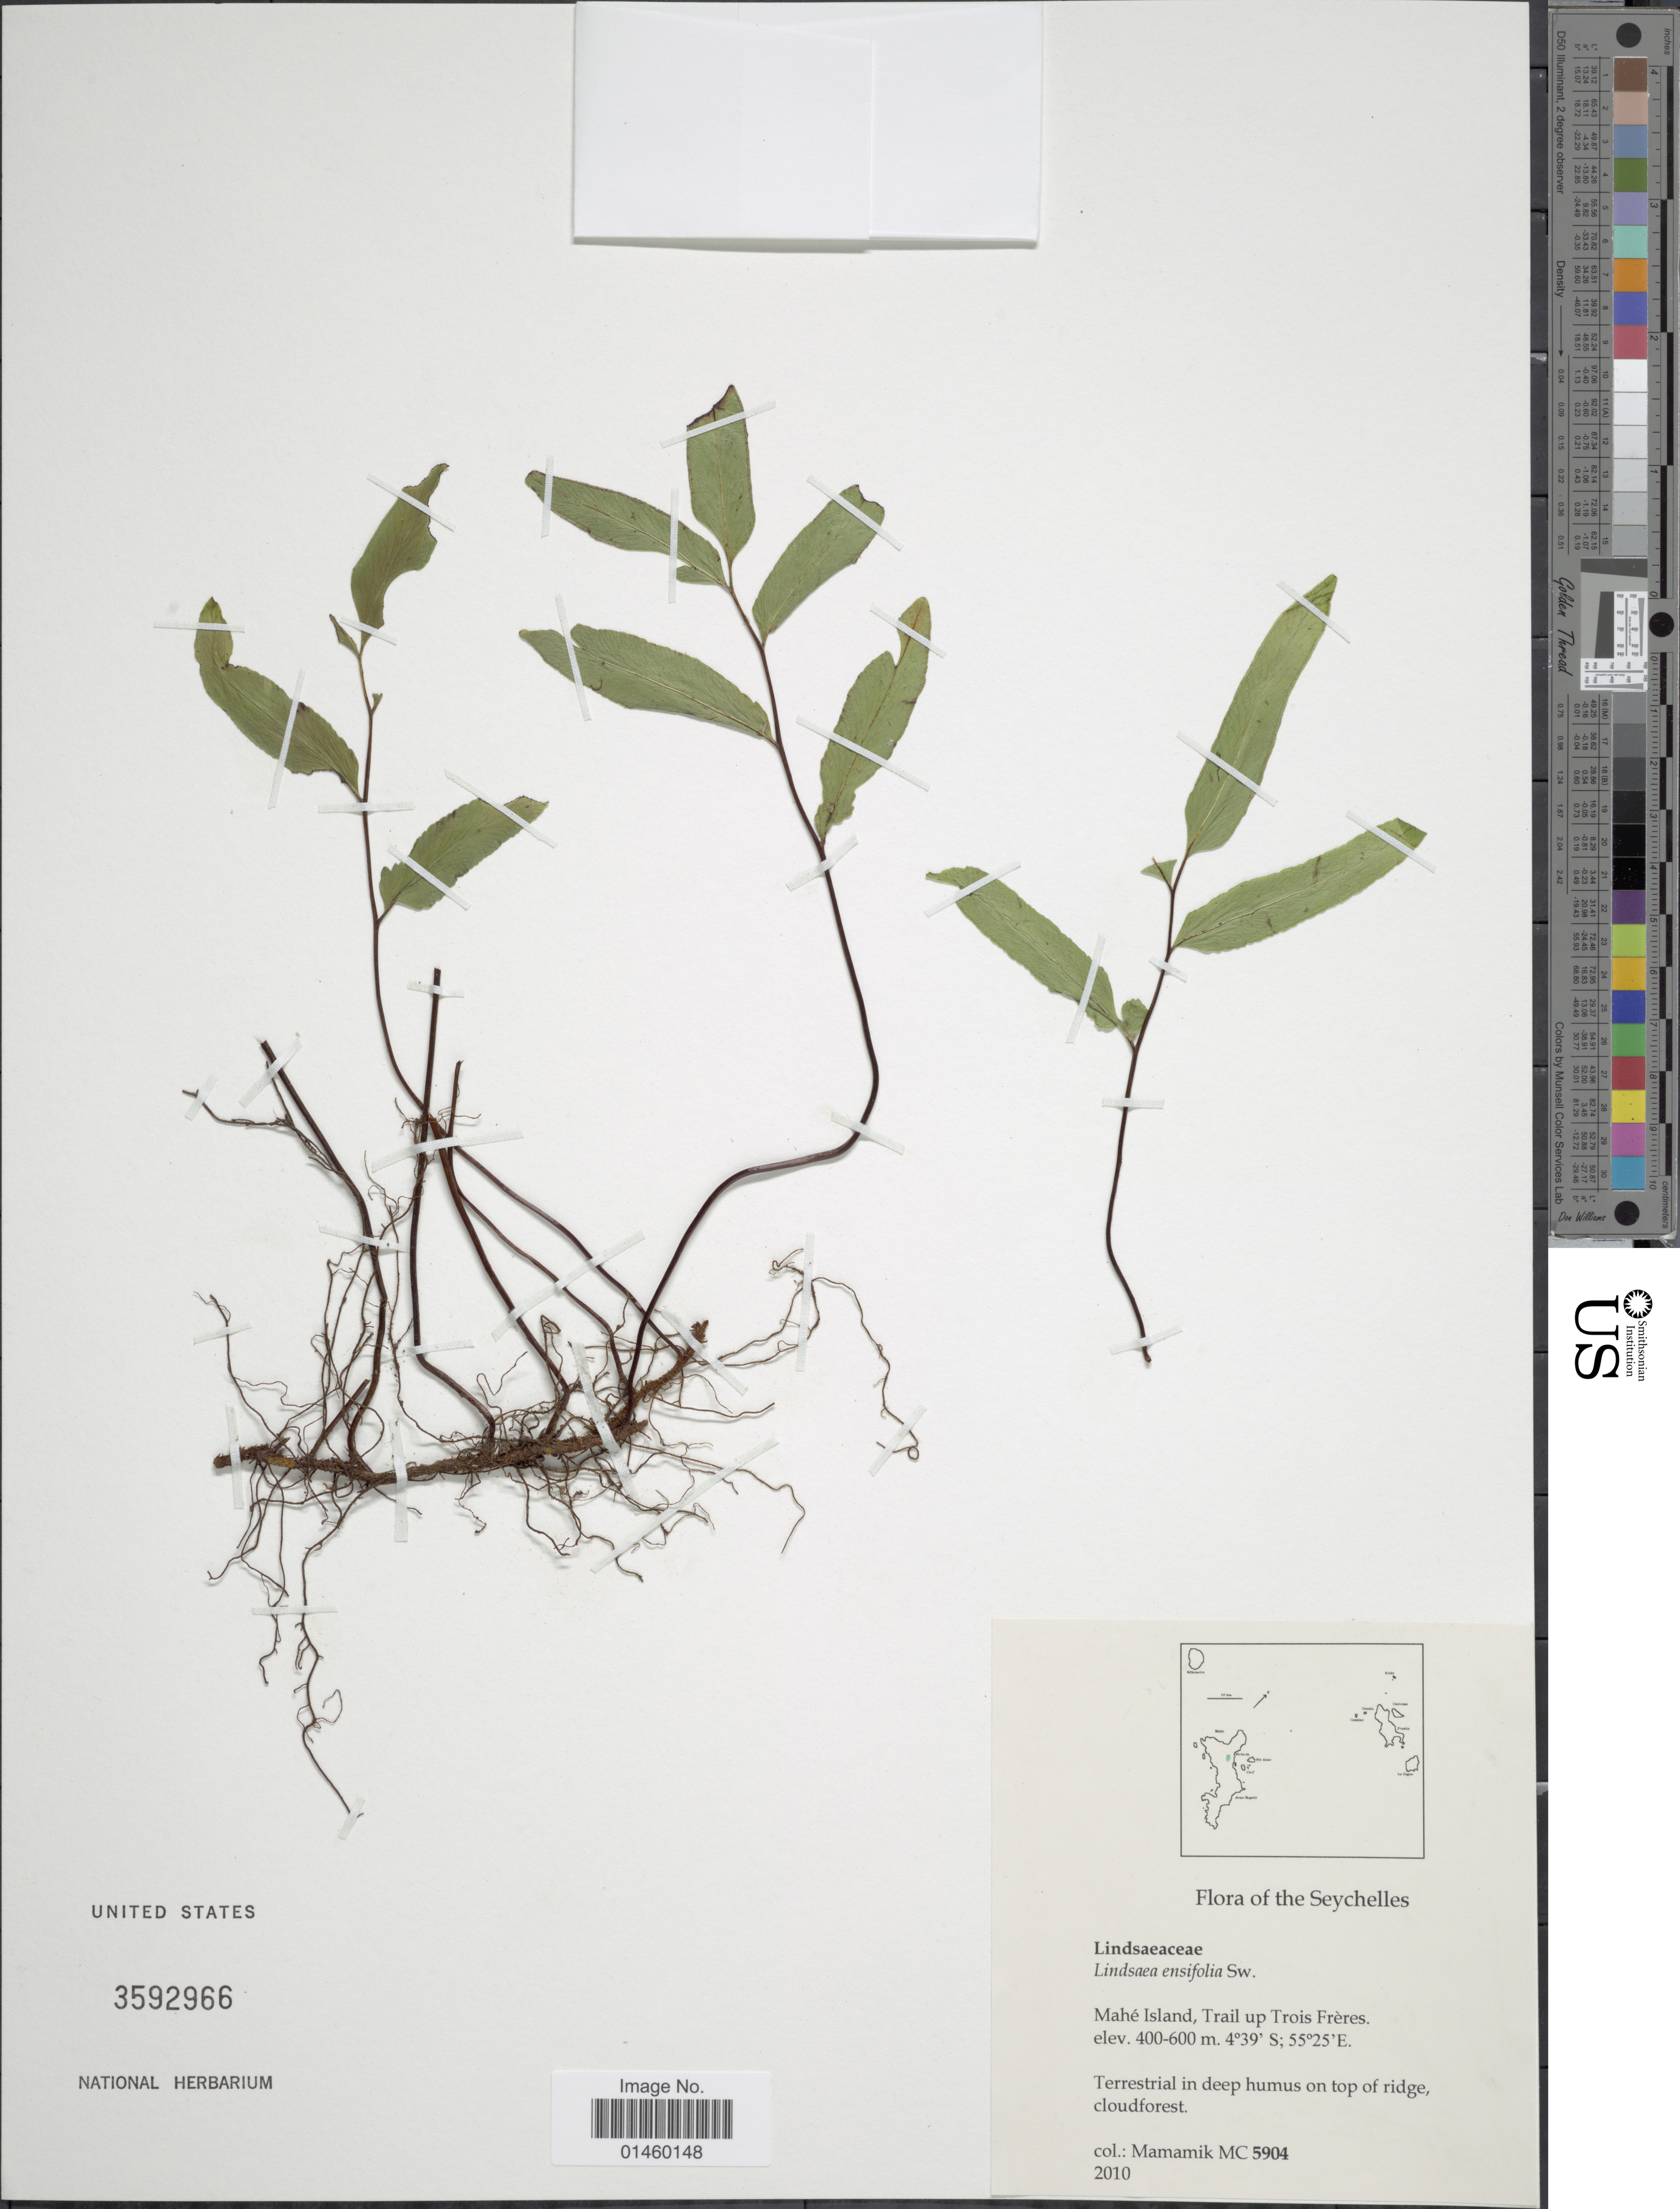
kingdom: Plantae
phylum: Tracheophyta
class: Polypodiopsida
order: Polypodiales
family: Lindsaeaceae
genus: Lindsaea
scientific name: Lindsaea ensifolia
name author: Sw.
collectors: M. Mamamik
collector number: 5904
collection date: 2010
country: Seychelles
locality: Mahe Island, Trail up Trois Freres.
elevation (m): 400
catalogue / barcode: US 3592966